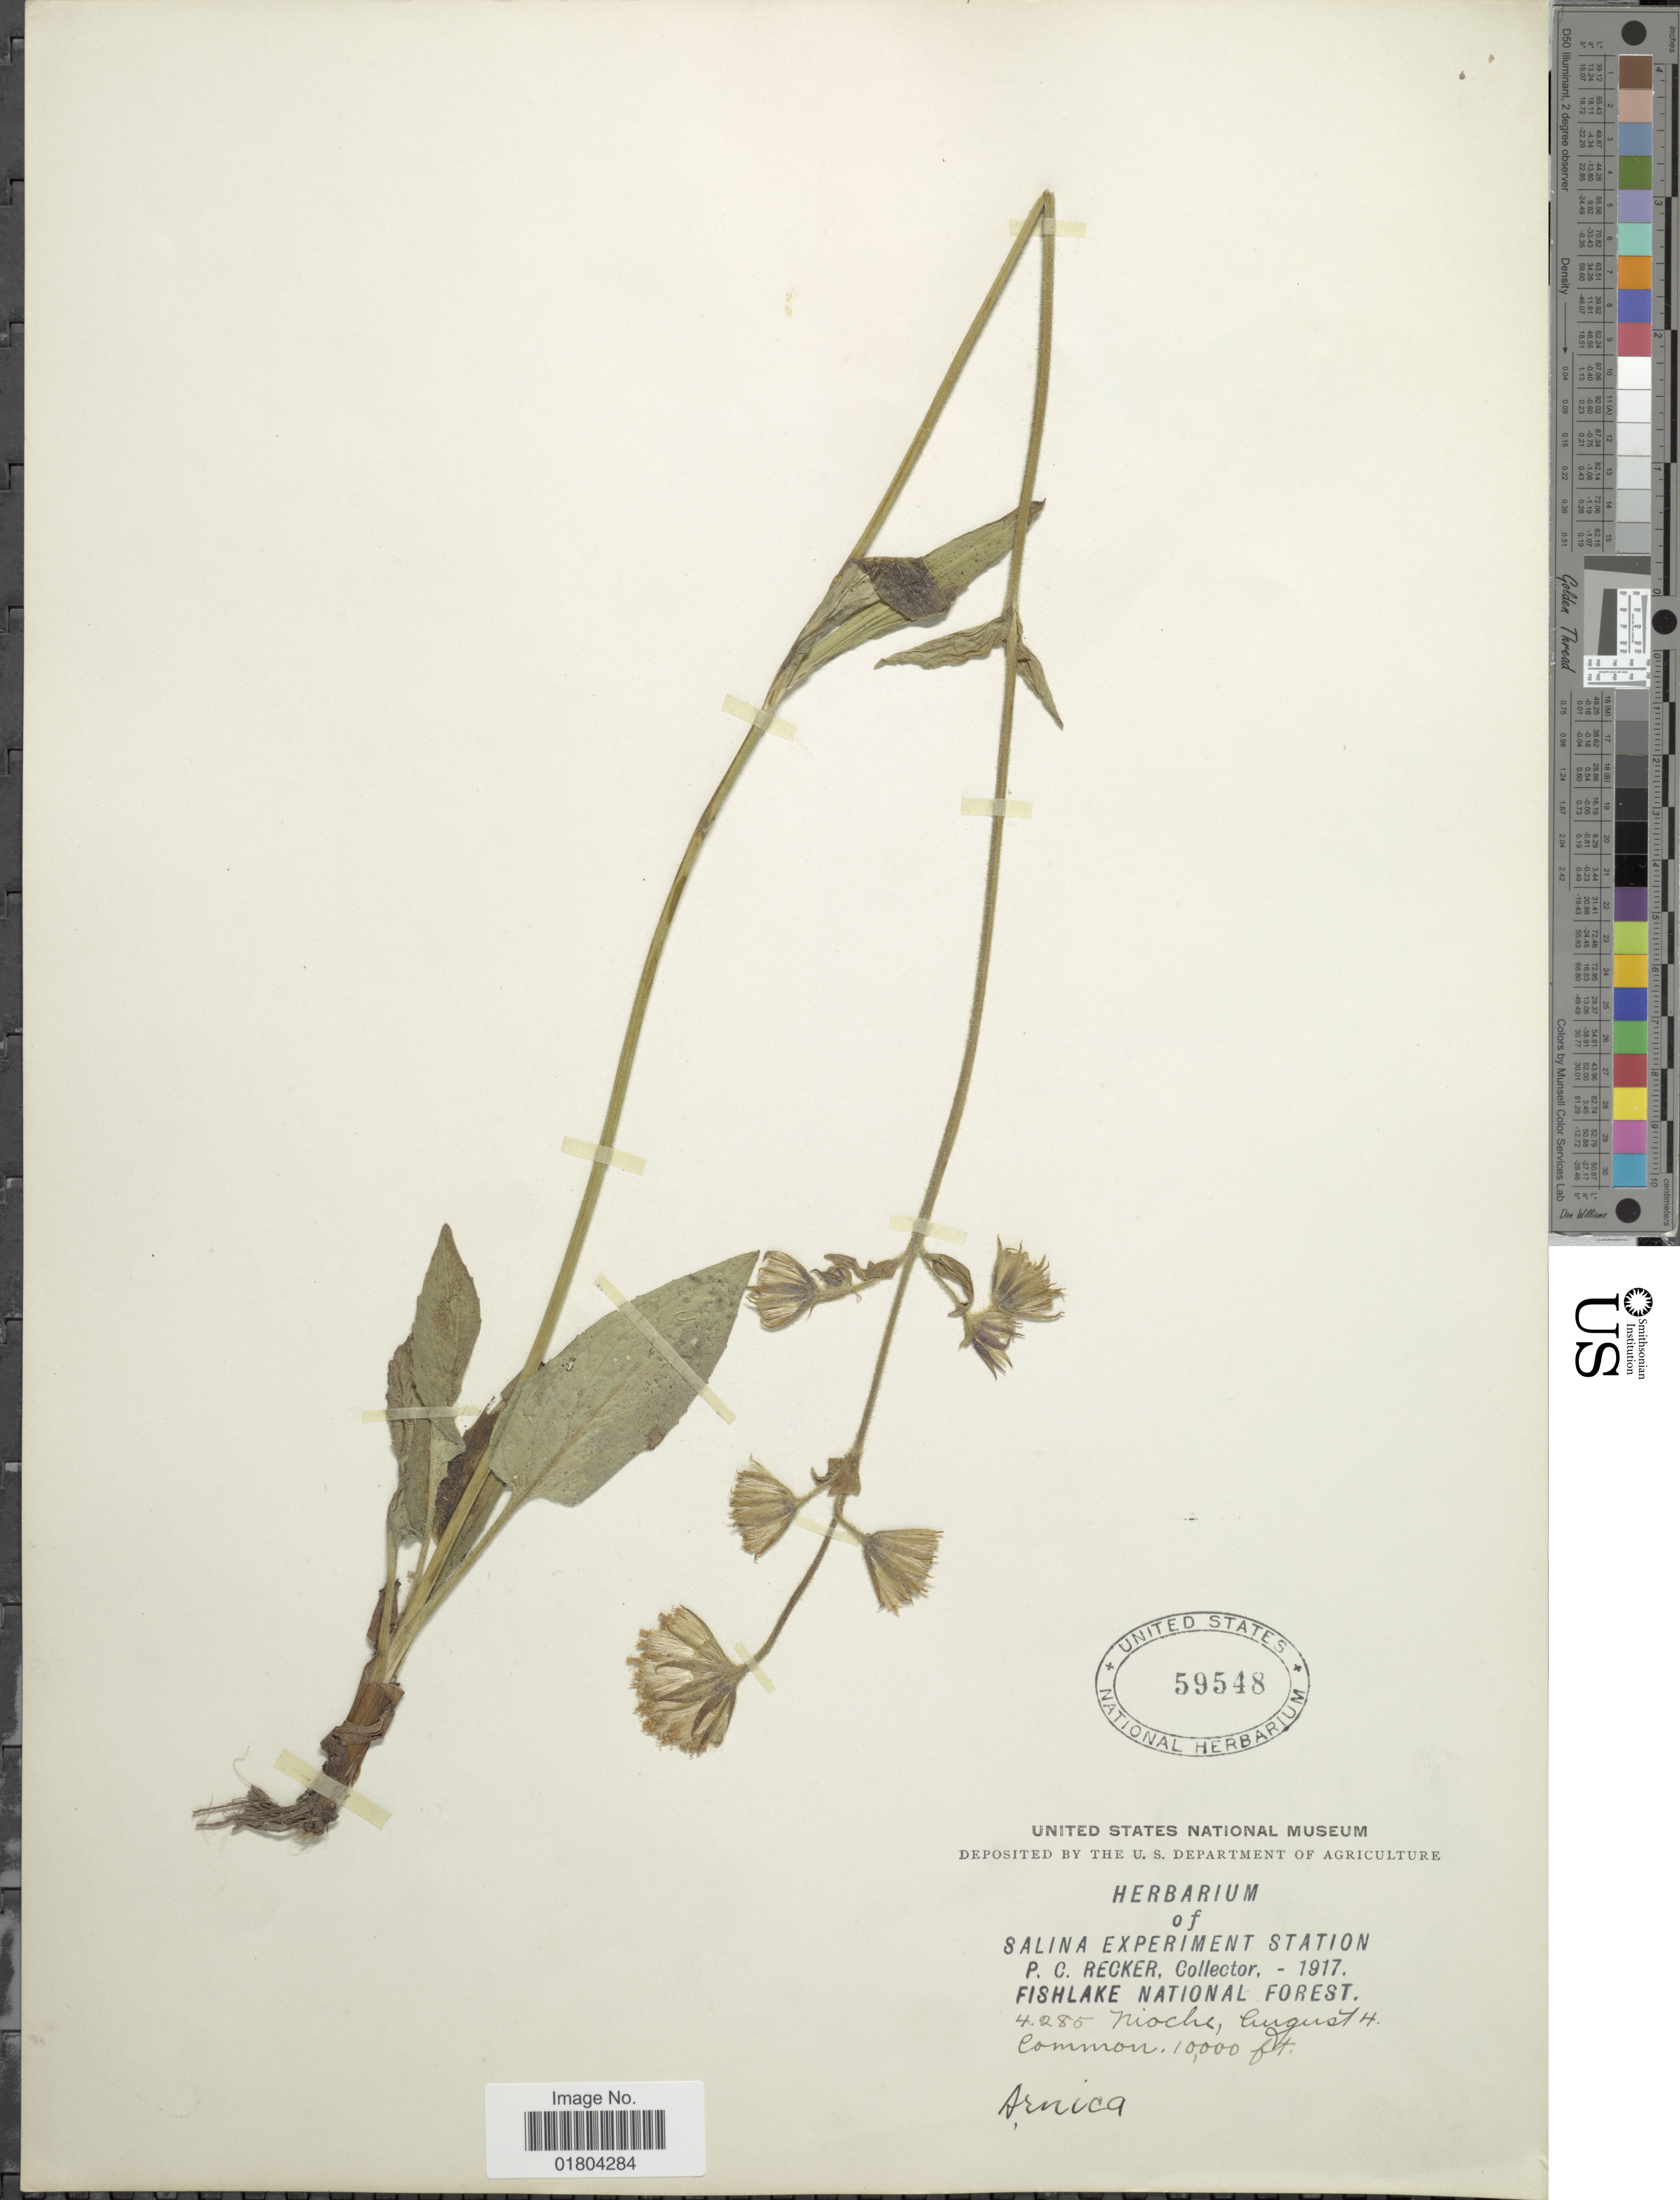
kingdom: Plantae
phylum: Tracheophyta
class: Magnoliopsida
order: Asterales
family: Asteraceae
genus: Arnica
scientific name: Arnica sp.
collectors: P. Recker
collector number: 4280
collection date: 1917-08-04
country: United States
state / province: Utah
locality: Fishlake National Forest, Nioche Common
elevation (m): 305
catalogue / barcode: US 59548